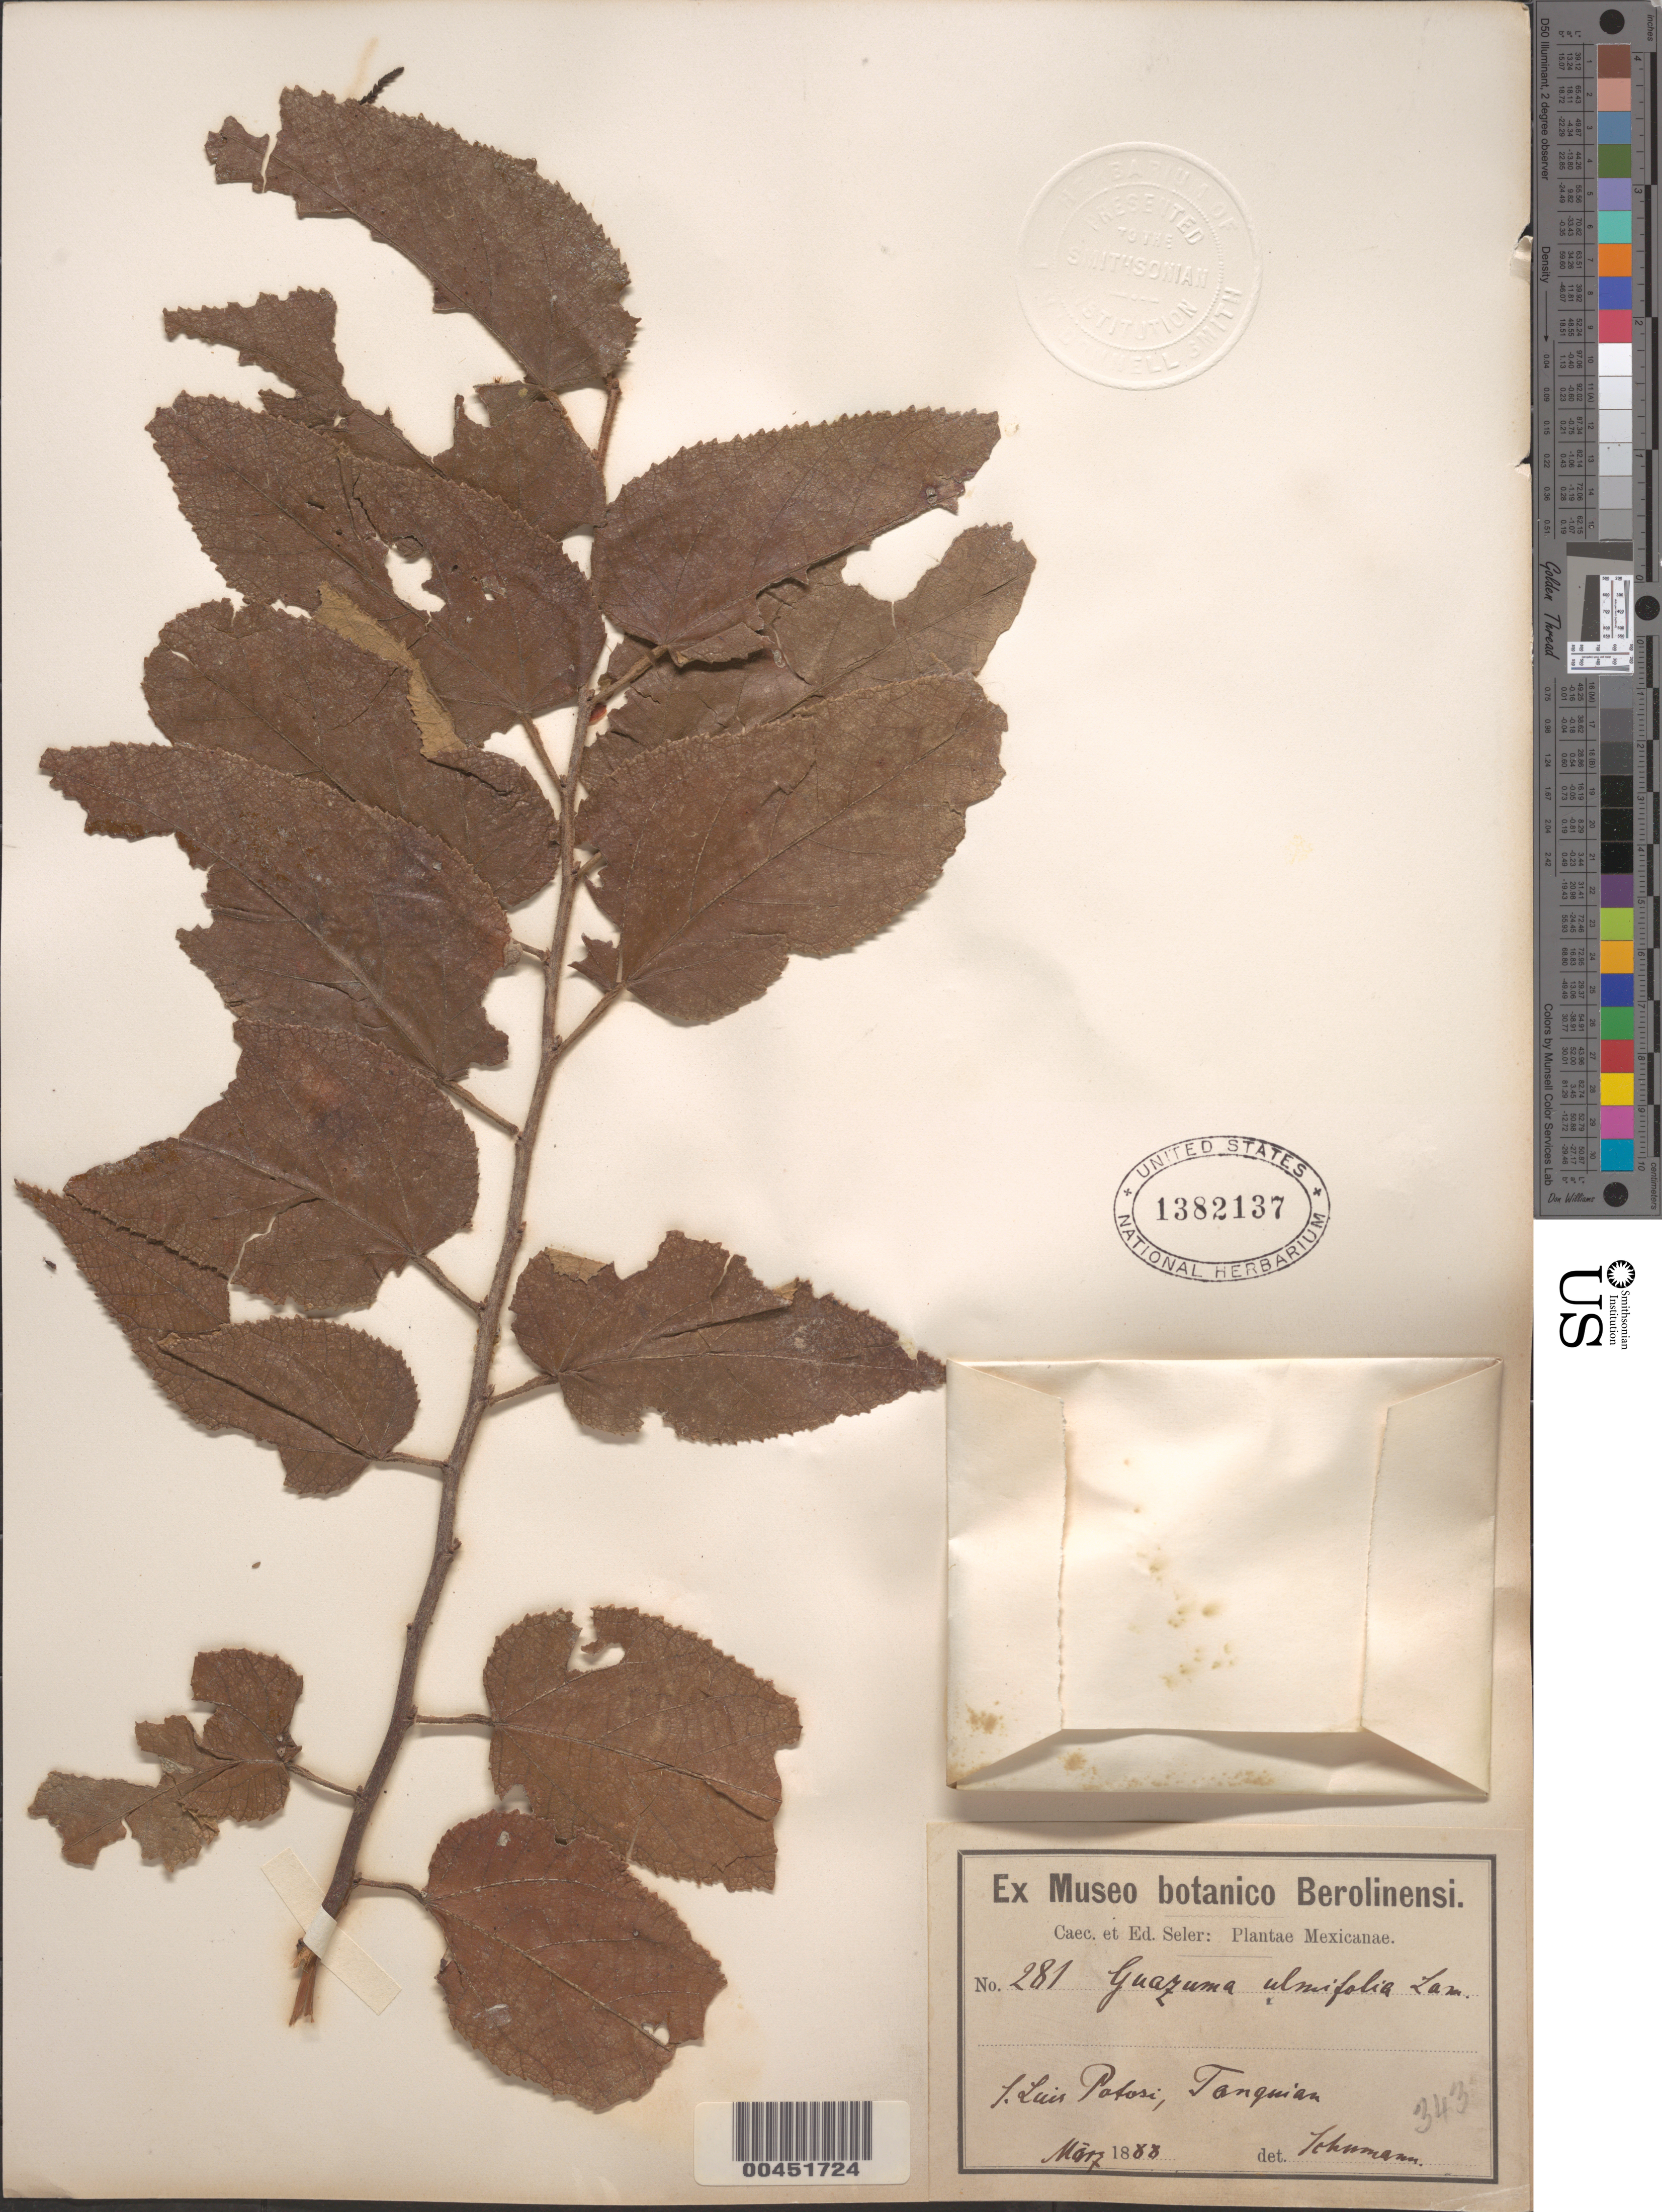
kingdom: Plantae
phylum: Tracheophyta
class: Magnoliopsida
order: Malvales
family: Malvaceae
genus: Guazuma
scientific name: Guazuma ulmifolia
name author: Lam.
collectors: C. Seler & E. Seler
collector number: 281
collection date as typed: Mar 1888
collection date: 1888-03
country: Mexico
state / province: San Luis Potosí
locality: Tanquian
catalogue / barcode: US 1382137